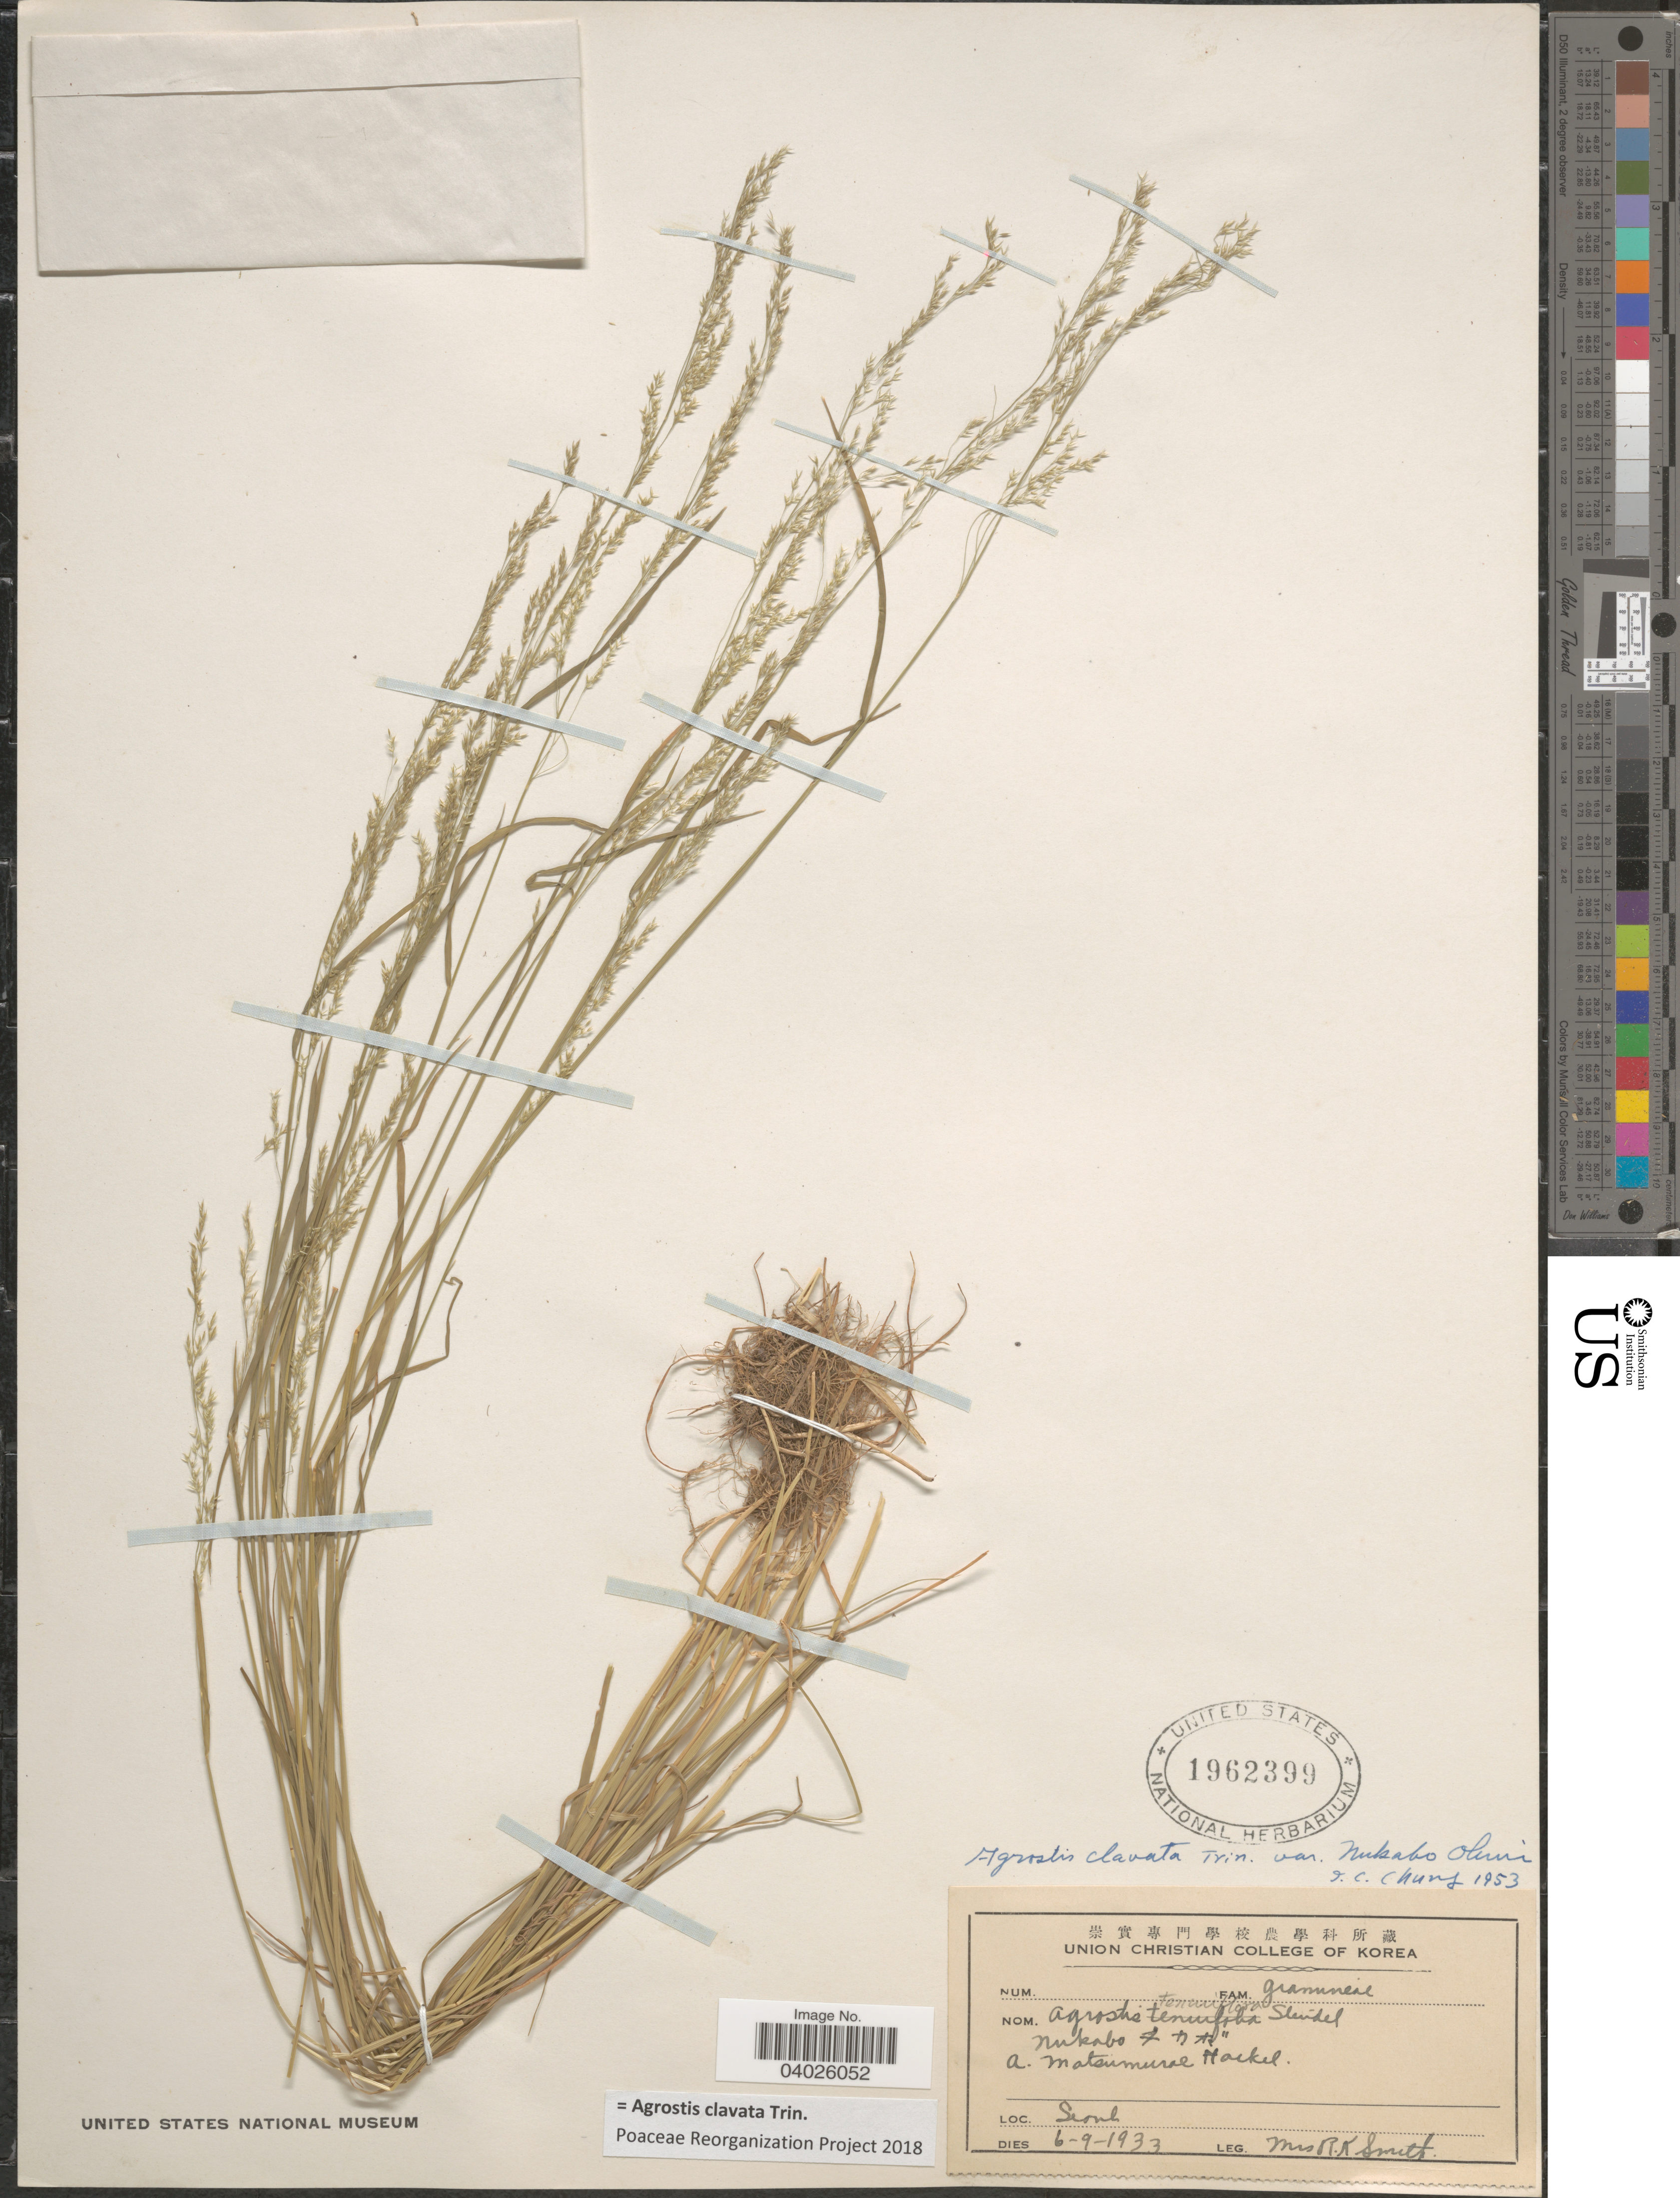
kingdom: Plantae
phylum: Tracheophyta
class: Liliopsida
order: Poales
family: Poaceae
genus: Agrostis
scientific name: Agrostis clavata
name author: Trin.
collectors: Mrs. R. K. Smith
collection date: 1933-09-06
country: South Korea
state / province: Seoul Special City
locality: Seoul.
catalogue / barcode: US 1962399